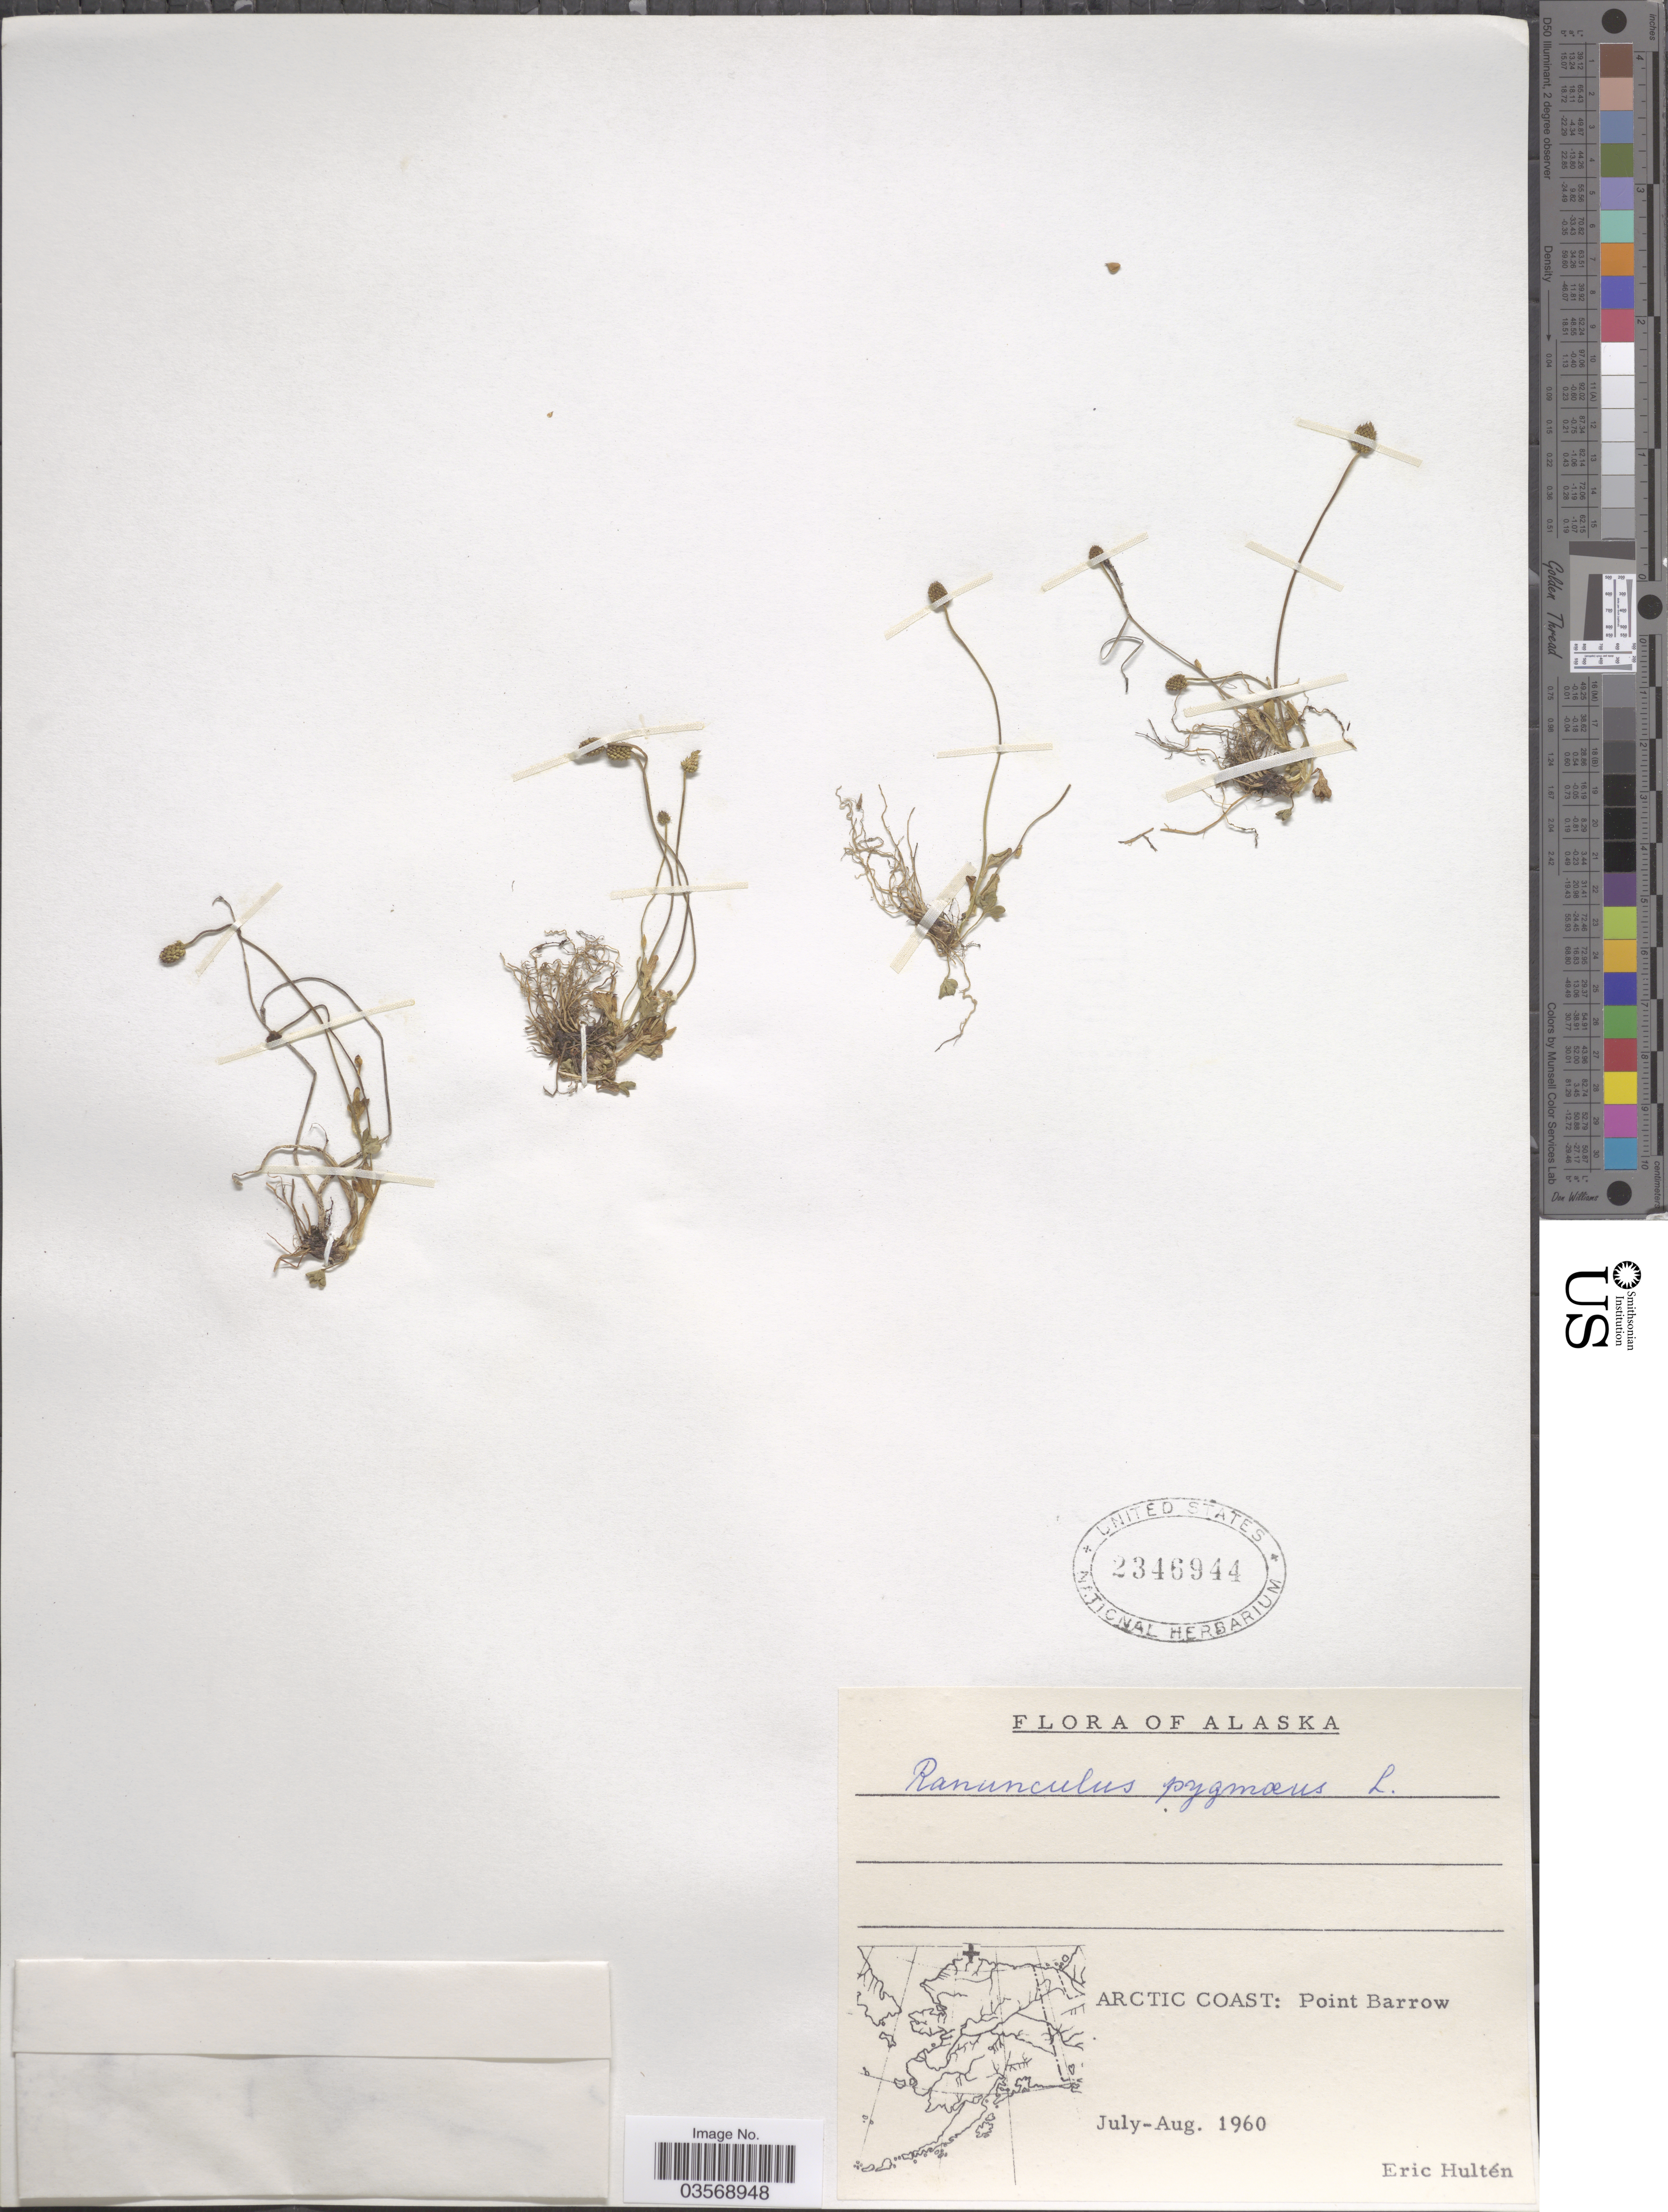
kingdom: Plantae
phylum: Tracheophyta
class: Magnoliopsida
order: Ranunculales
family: Ranunculaceae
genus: Ranunculus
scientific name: Ranunculus pygmaeus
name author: Wahlenb.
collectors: E. G. Hultén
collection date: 1960-07/1960-08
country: United States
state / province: Alaska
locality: Arctic Coast: Point Barrow.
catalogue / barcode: US 2346944